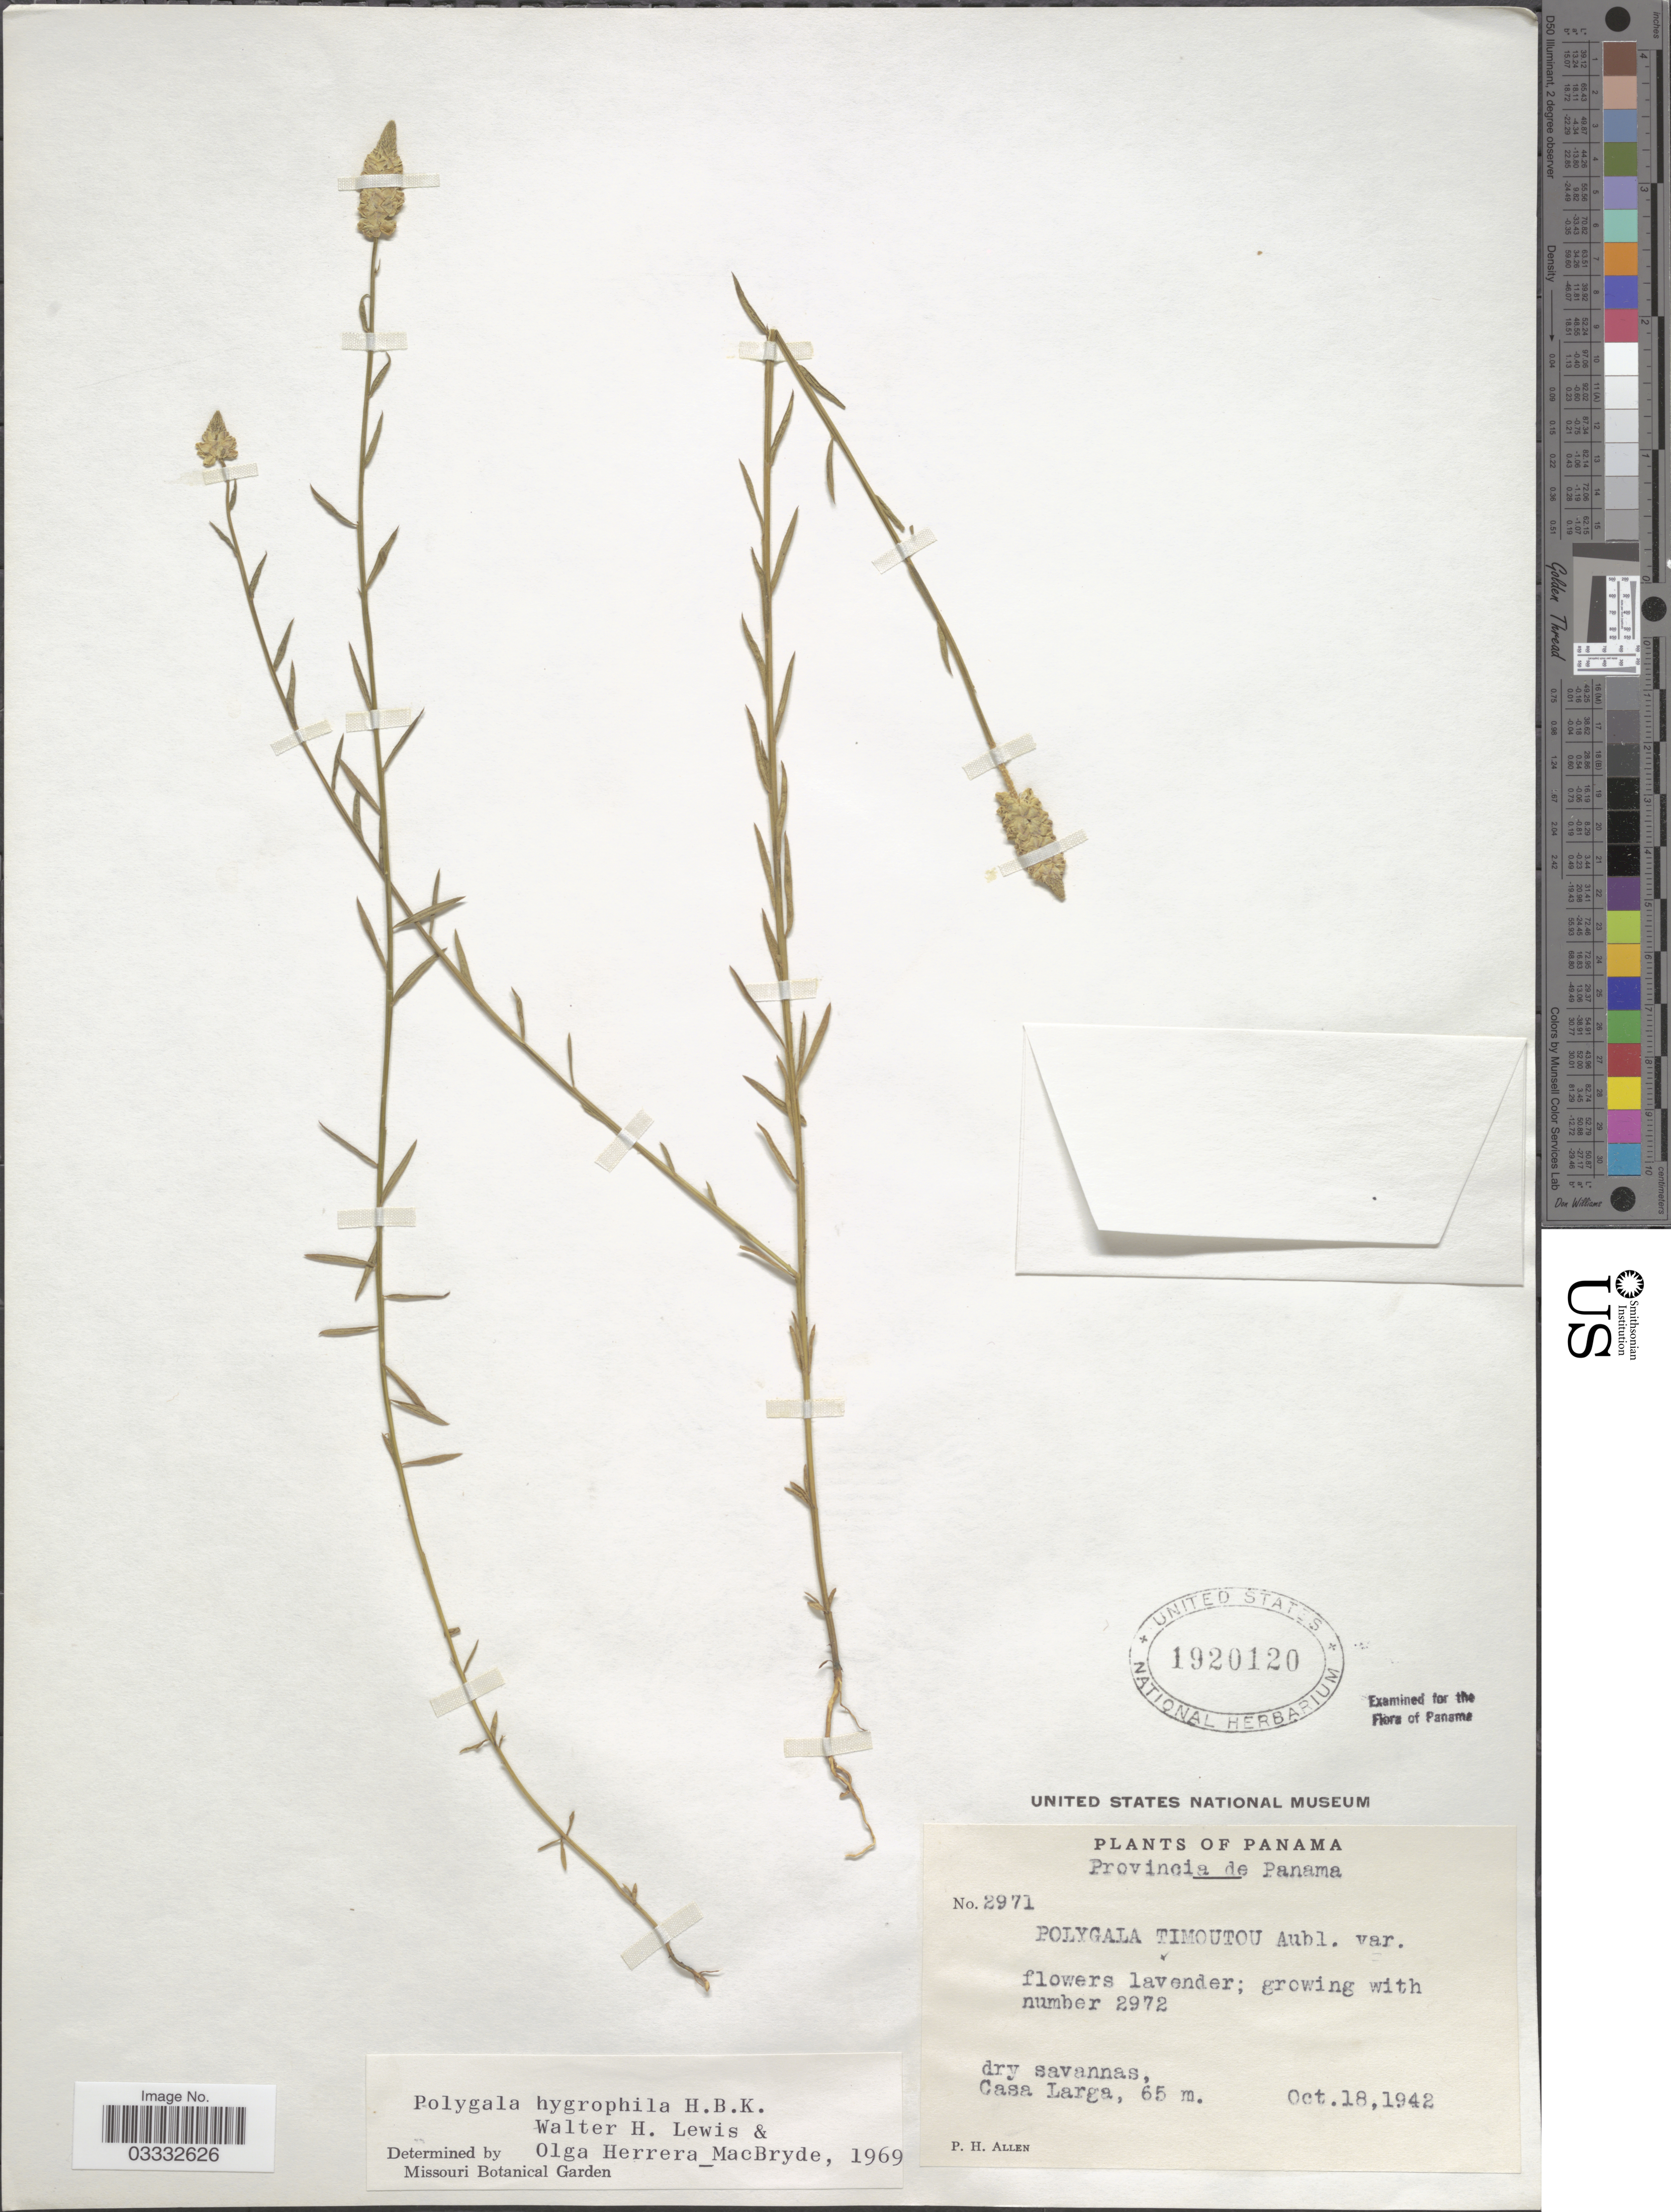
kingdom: Plantae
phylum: Tracheophyta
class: Magnoliopsida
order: Fabales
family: Polygalaceae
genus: Polygala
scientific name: Polygala hygrophila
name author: Kunth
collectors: P. H. Allen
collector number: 2971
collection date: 1942-10-18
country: Panama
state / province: Panamá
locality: Casa Larga.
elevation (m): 65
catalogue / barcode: US 1920120